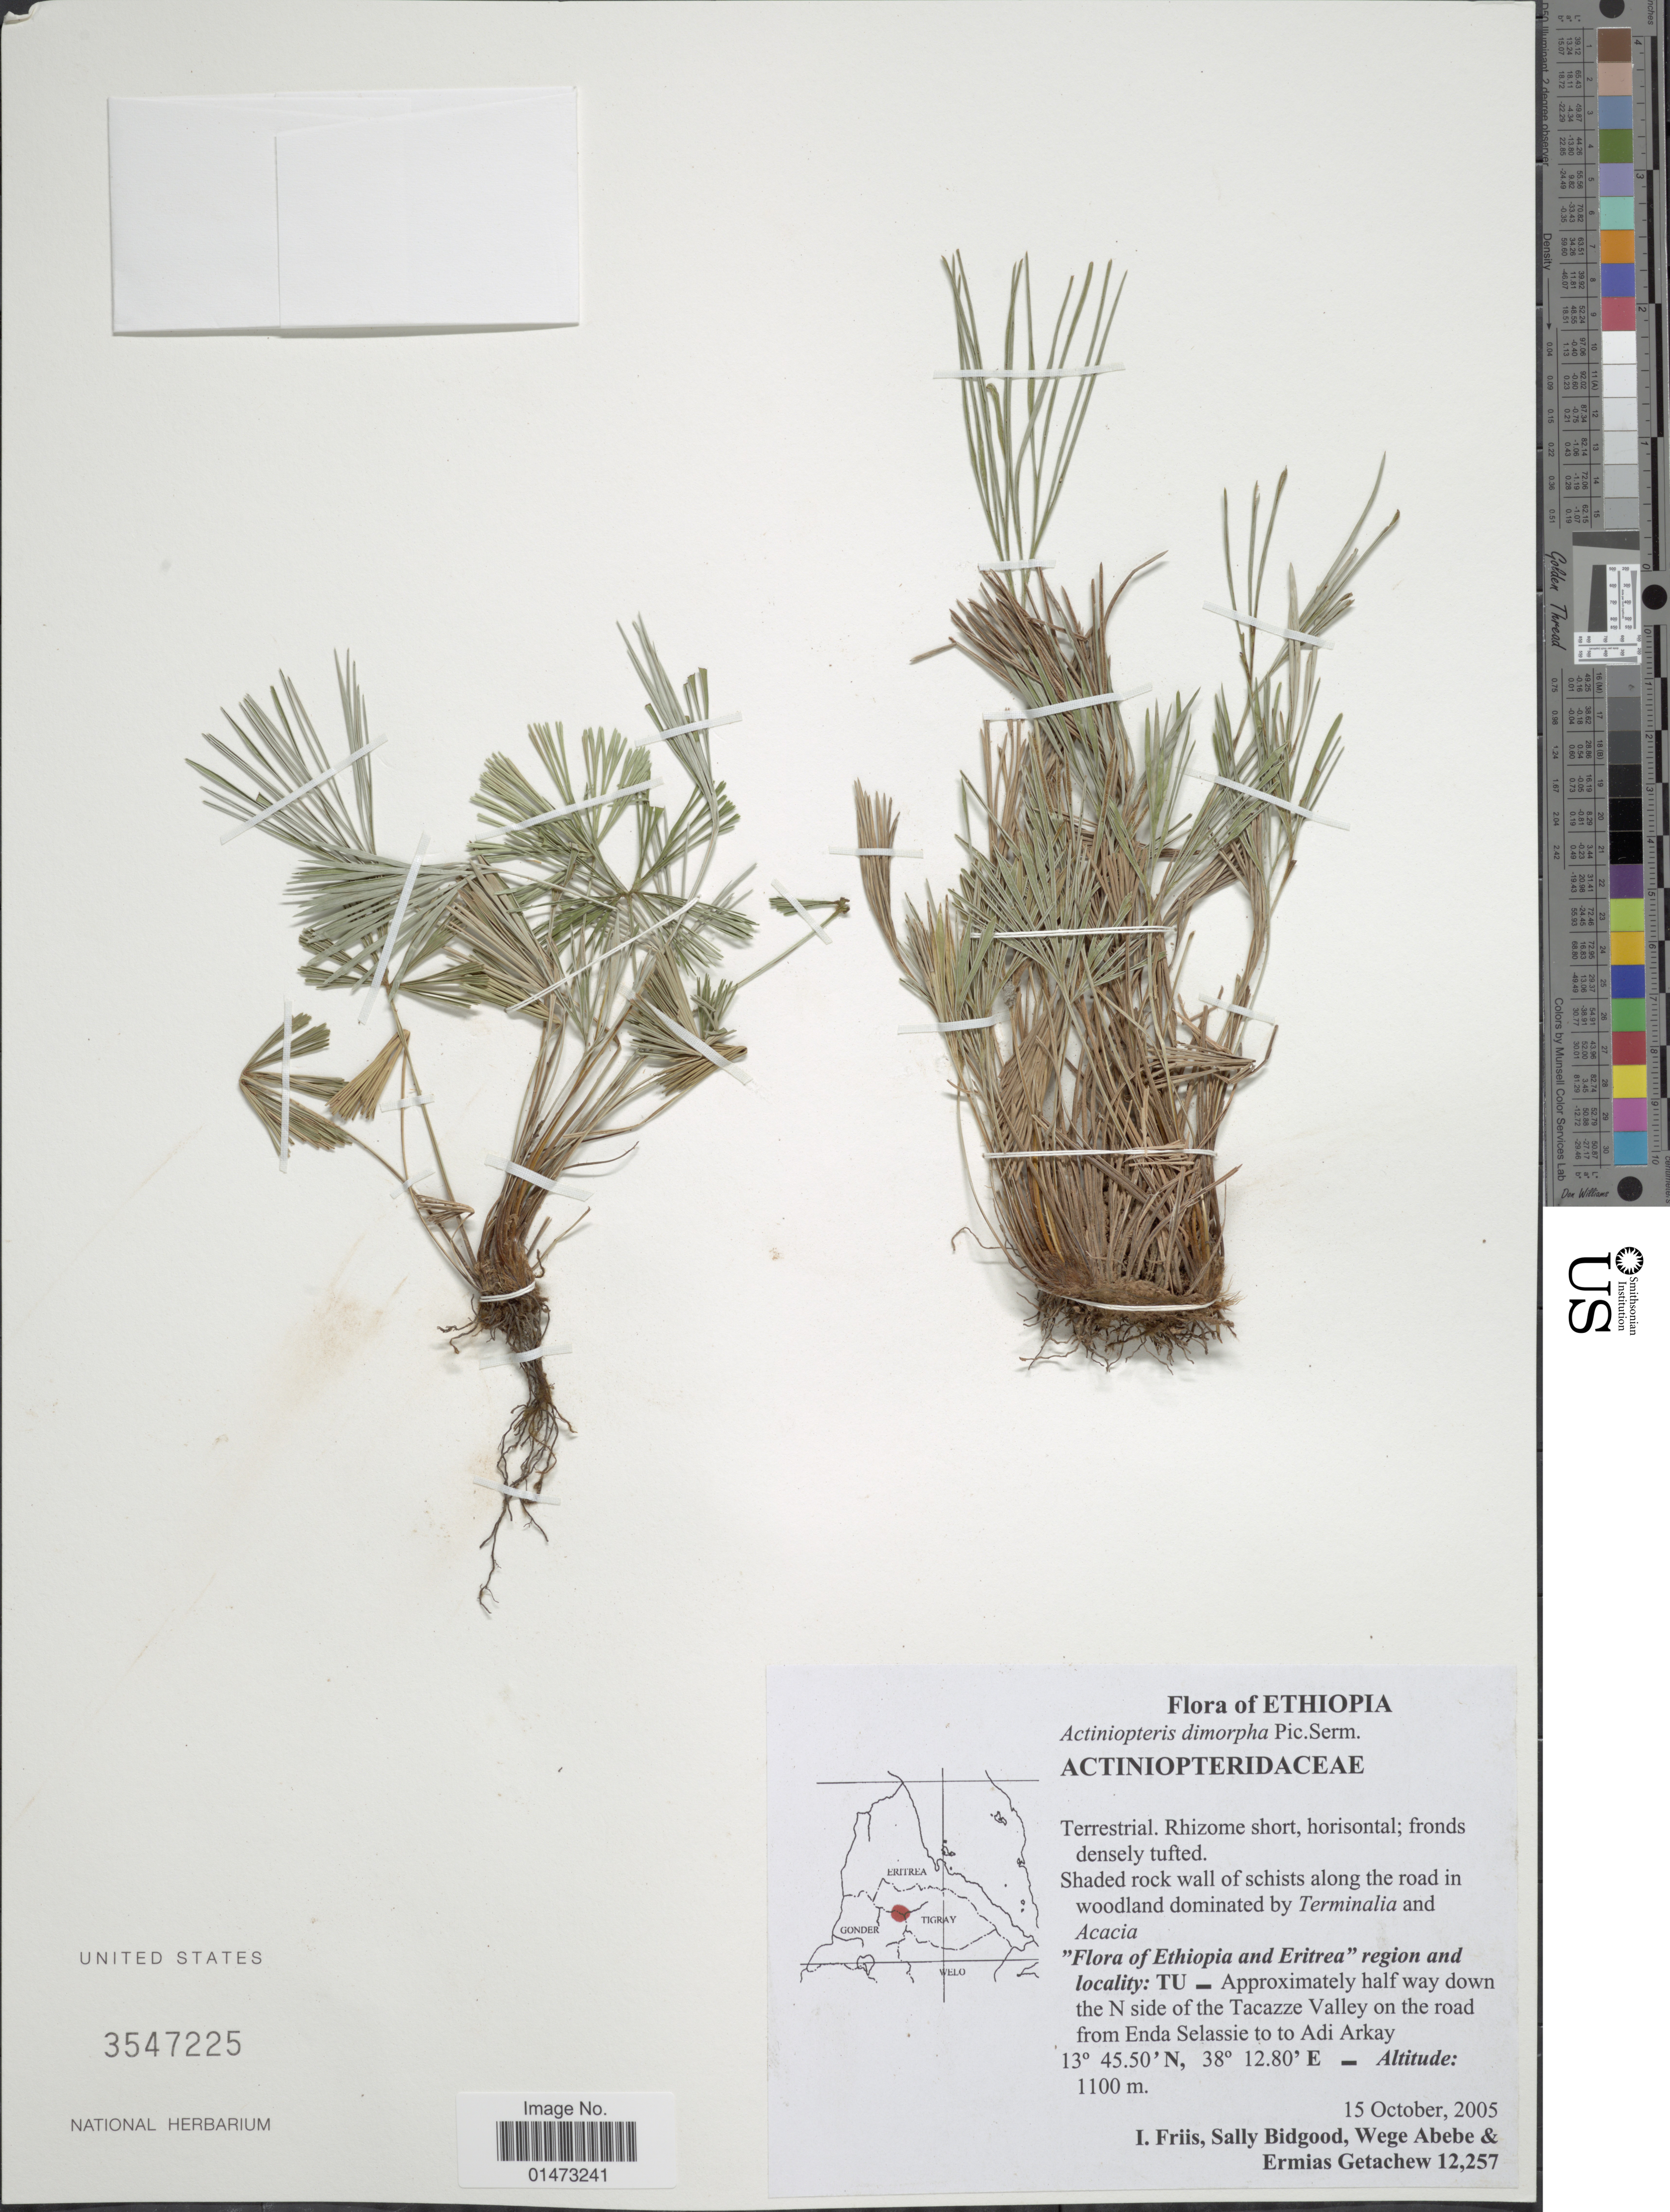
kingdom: Plantae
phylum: Tracheophyta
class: Polypodiopsida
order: Polypodiales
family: Pteridaceae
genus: Actiniopteris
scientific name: Actiniopteris dimorpha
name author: Pic. Serm.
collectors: I. Friis, S. Bidgood, W. Abebe & E. Getachew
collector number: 12257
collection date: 2005-10-15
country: Ethiopia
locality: Ethiopia and Eritrea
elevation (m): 1100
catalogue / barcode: US 3547225